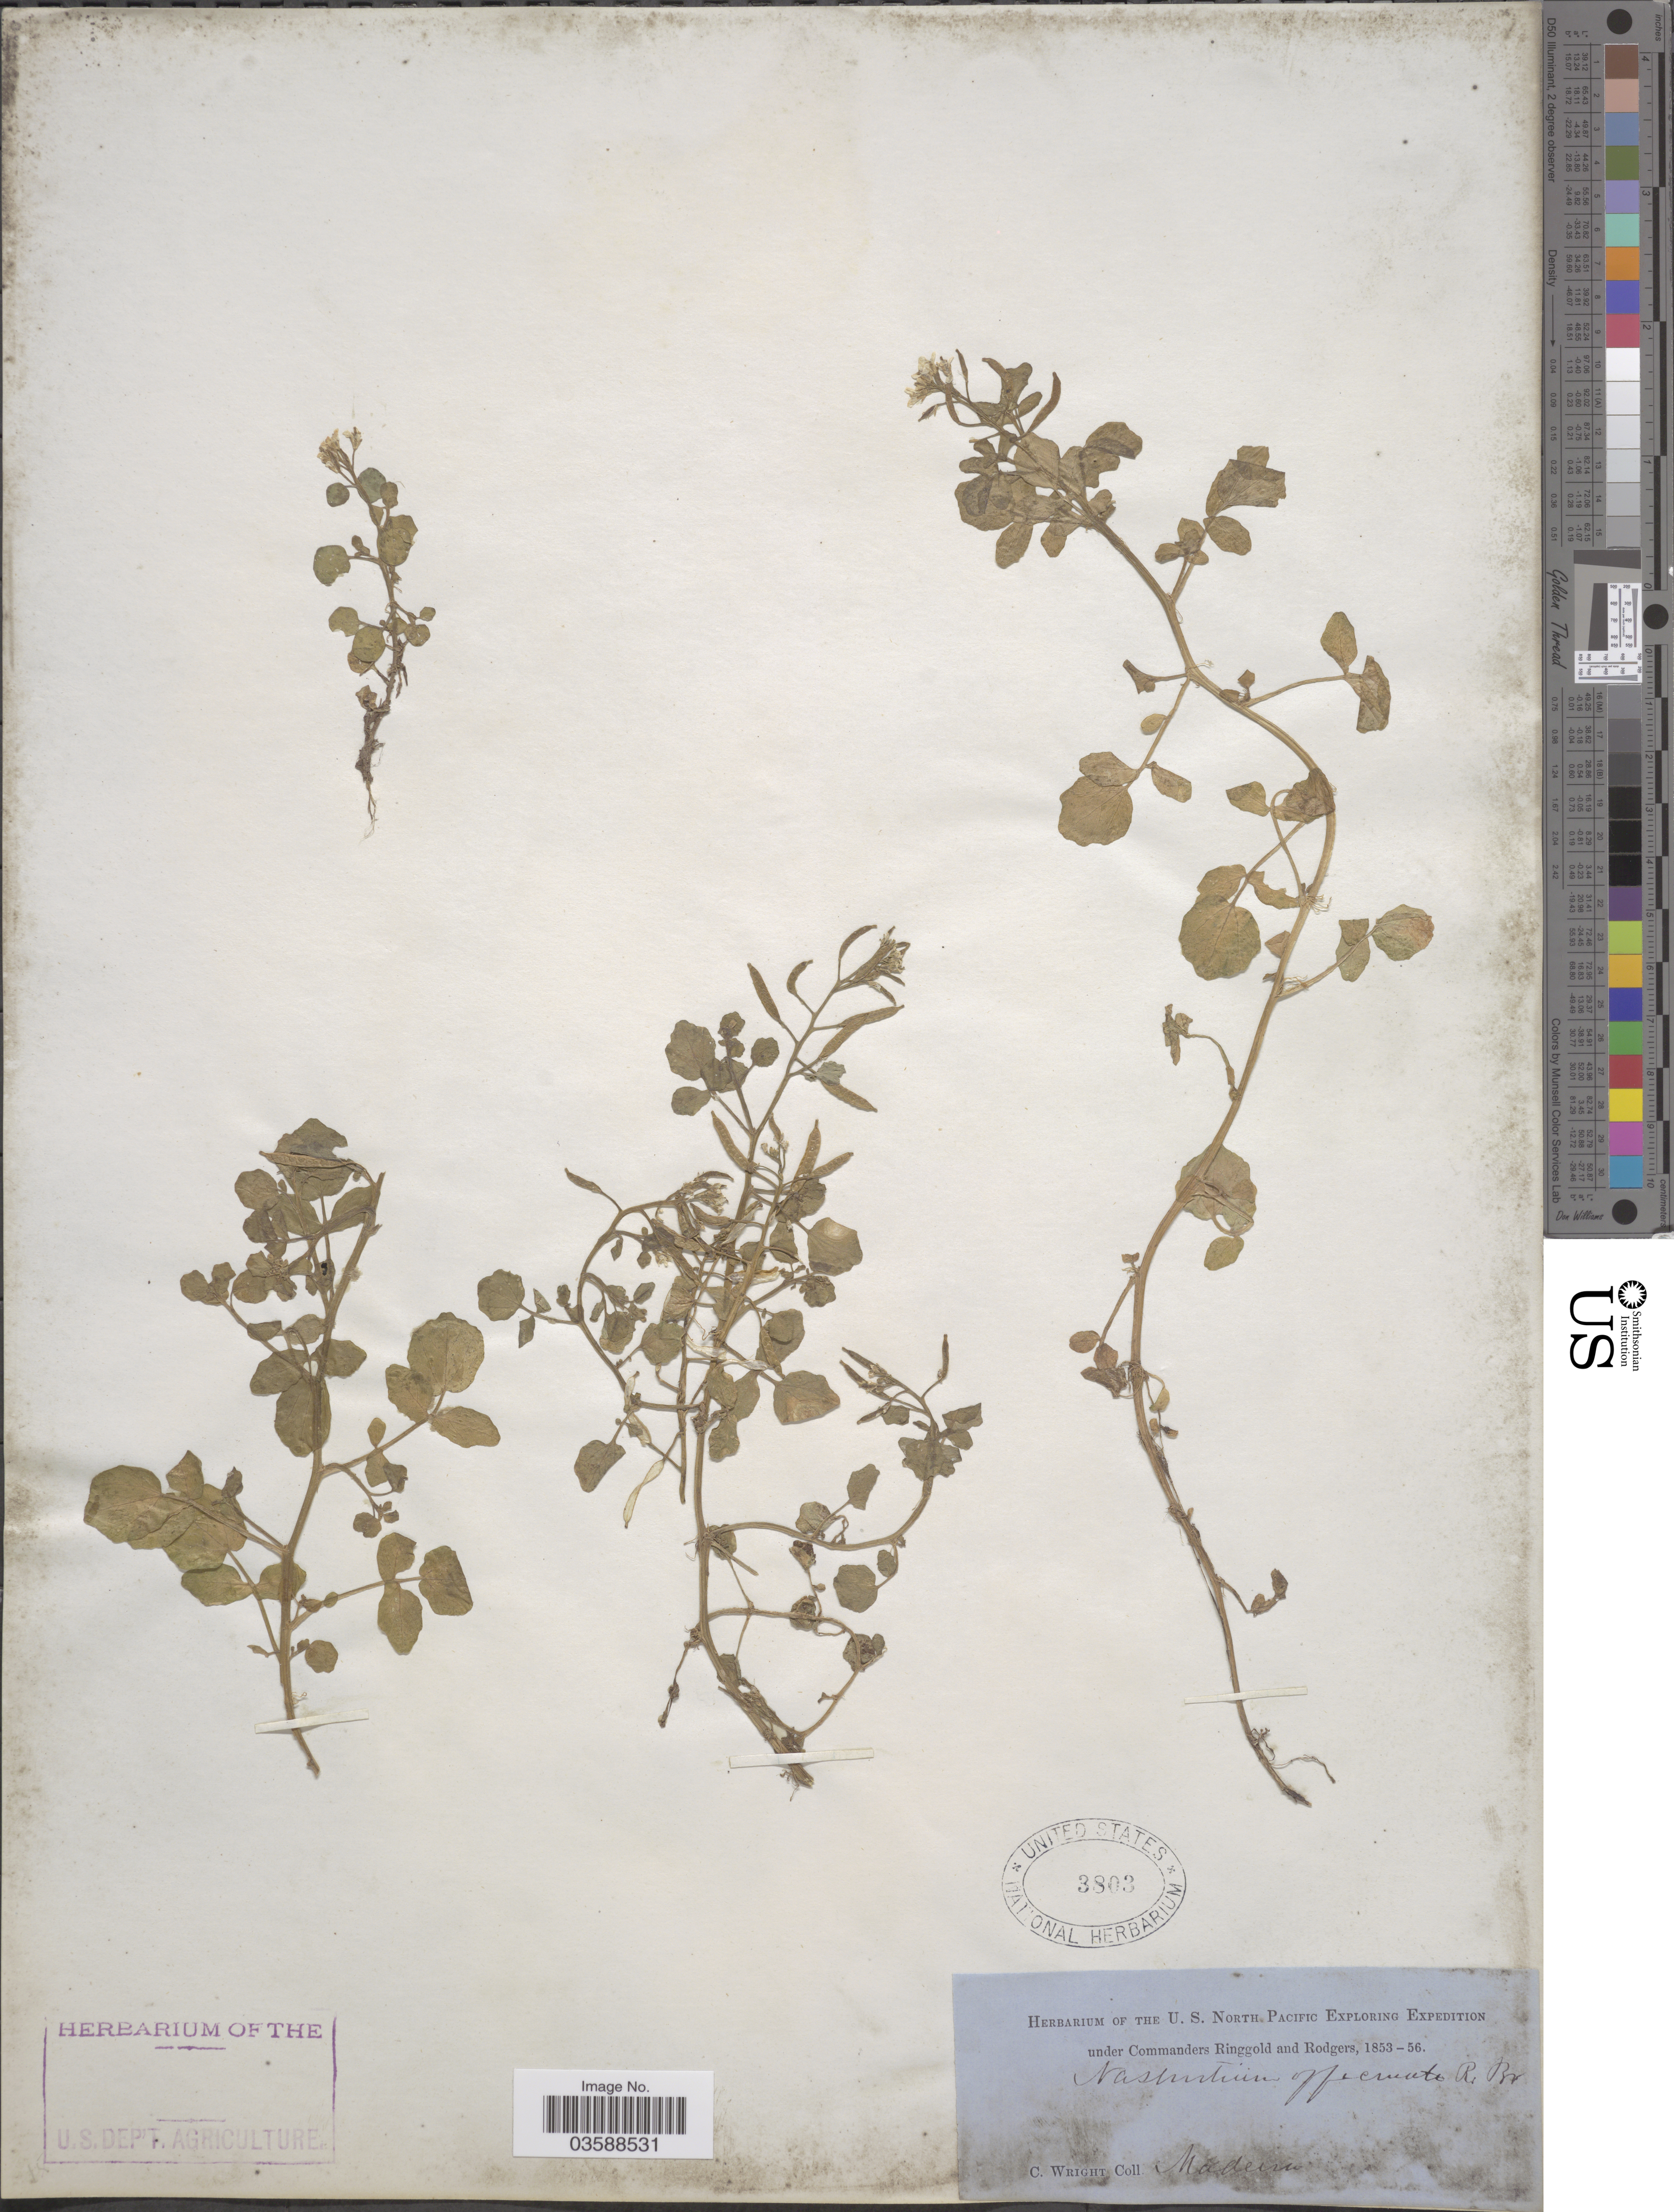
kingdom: Plantae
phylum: Tracheophyta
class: Magnoliopsida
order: Brassicales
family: Brassicaceae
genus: Nasturtium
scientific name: Nasturtium officinale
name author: R. Br.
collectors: C. Wright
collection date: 1853/1856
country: Portugal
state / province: Madeira (Aut. Reg.)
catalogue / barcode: US 3803